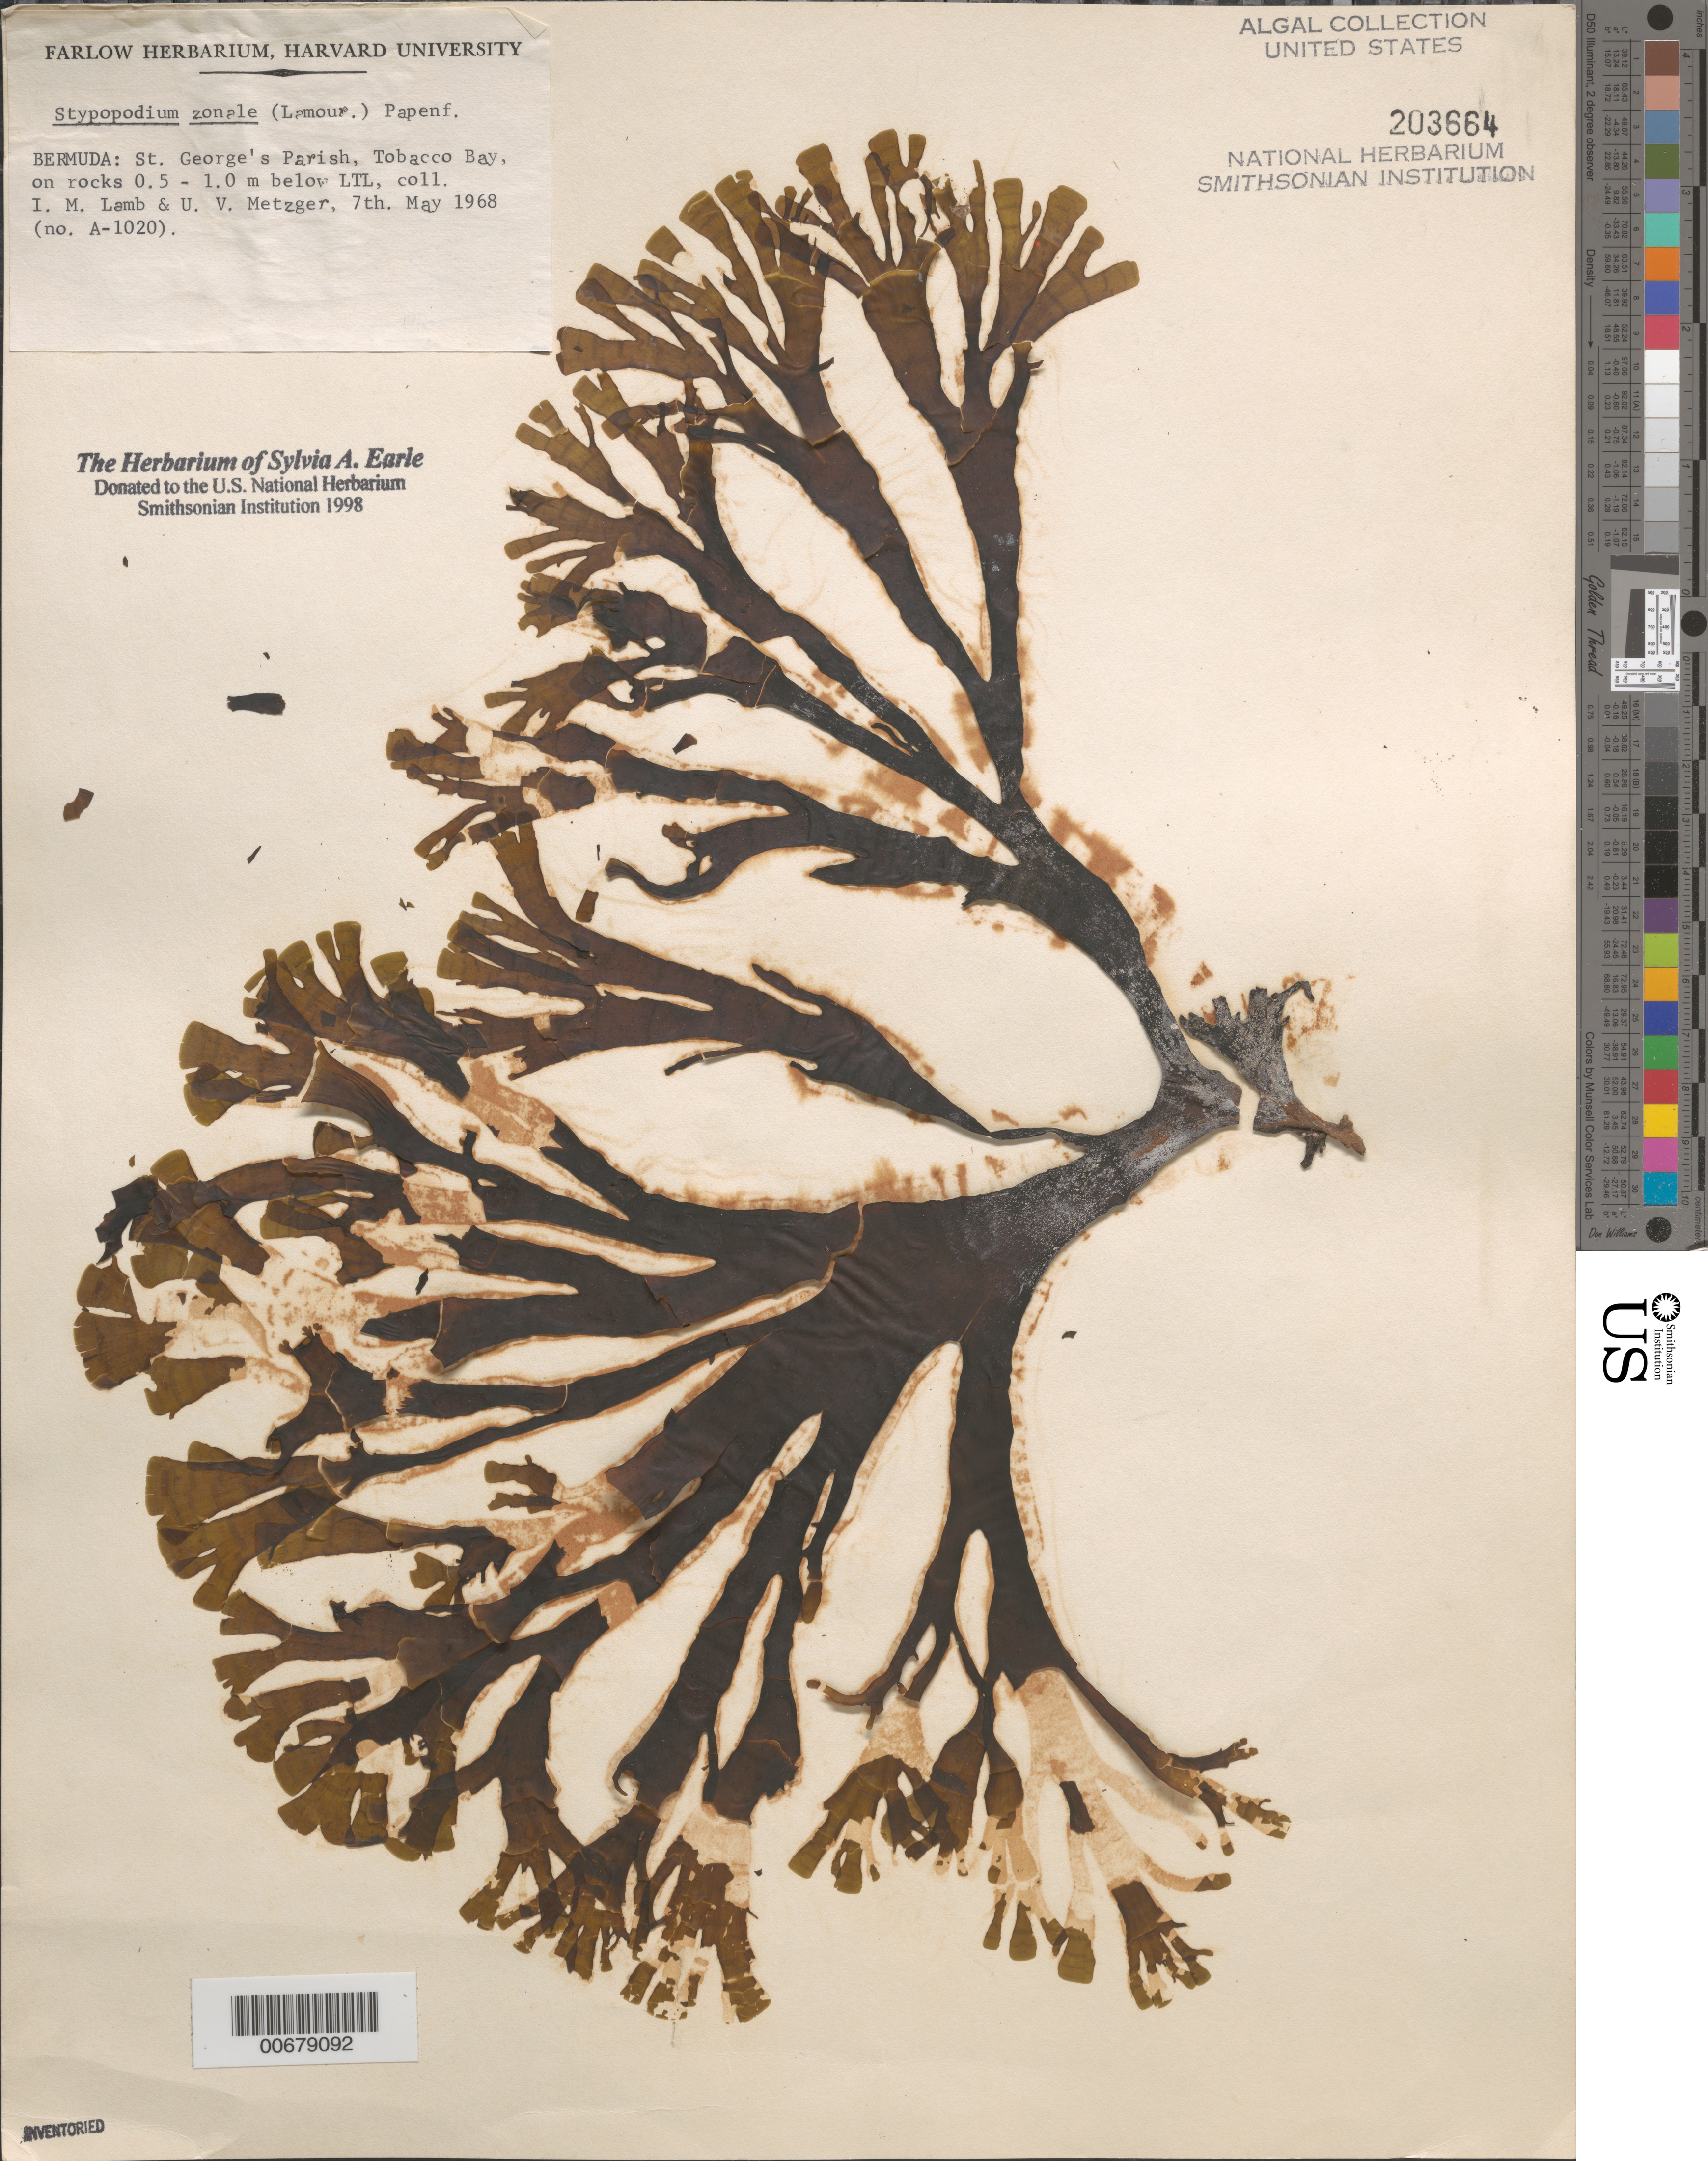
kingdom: Chromista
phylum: Ochrophyta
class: Phaeophyceae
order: Dictyotales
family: Dictyotaceae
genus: Stypopodium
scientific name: Stypopodium zonale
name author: (J.V.Lamouroux) Papenf.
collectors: I. M. Lamb & U. Metzger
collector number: A-1020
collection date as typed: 07 May 1968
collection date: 1968-05-07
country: Bermuda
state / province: Saint George's (parish)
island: St. George's Island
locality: Tobacco Bay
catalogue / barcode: US 203664